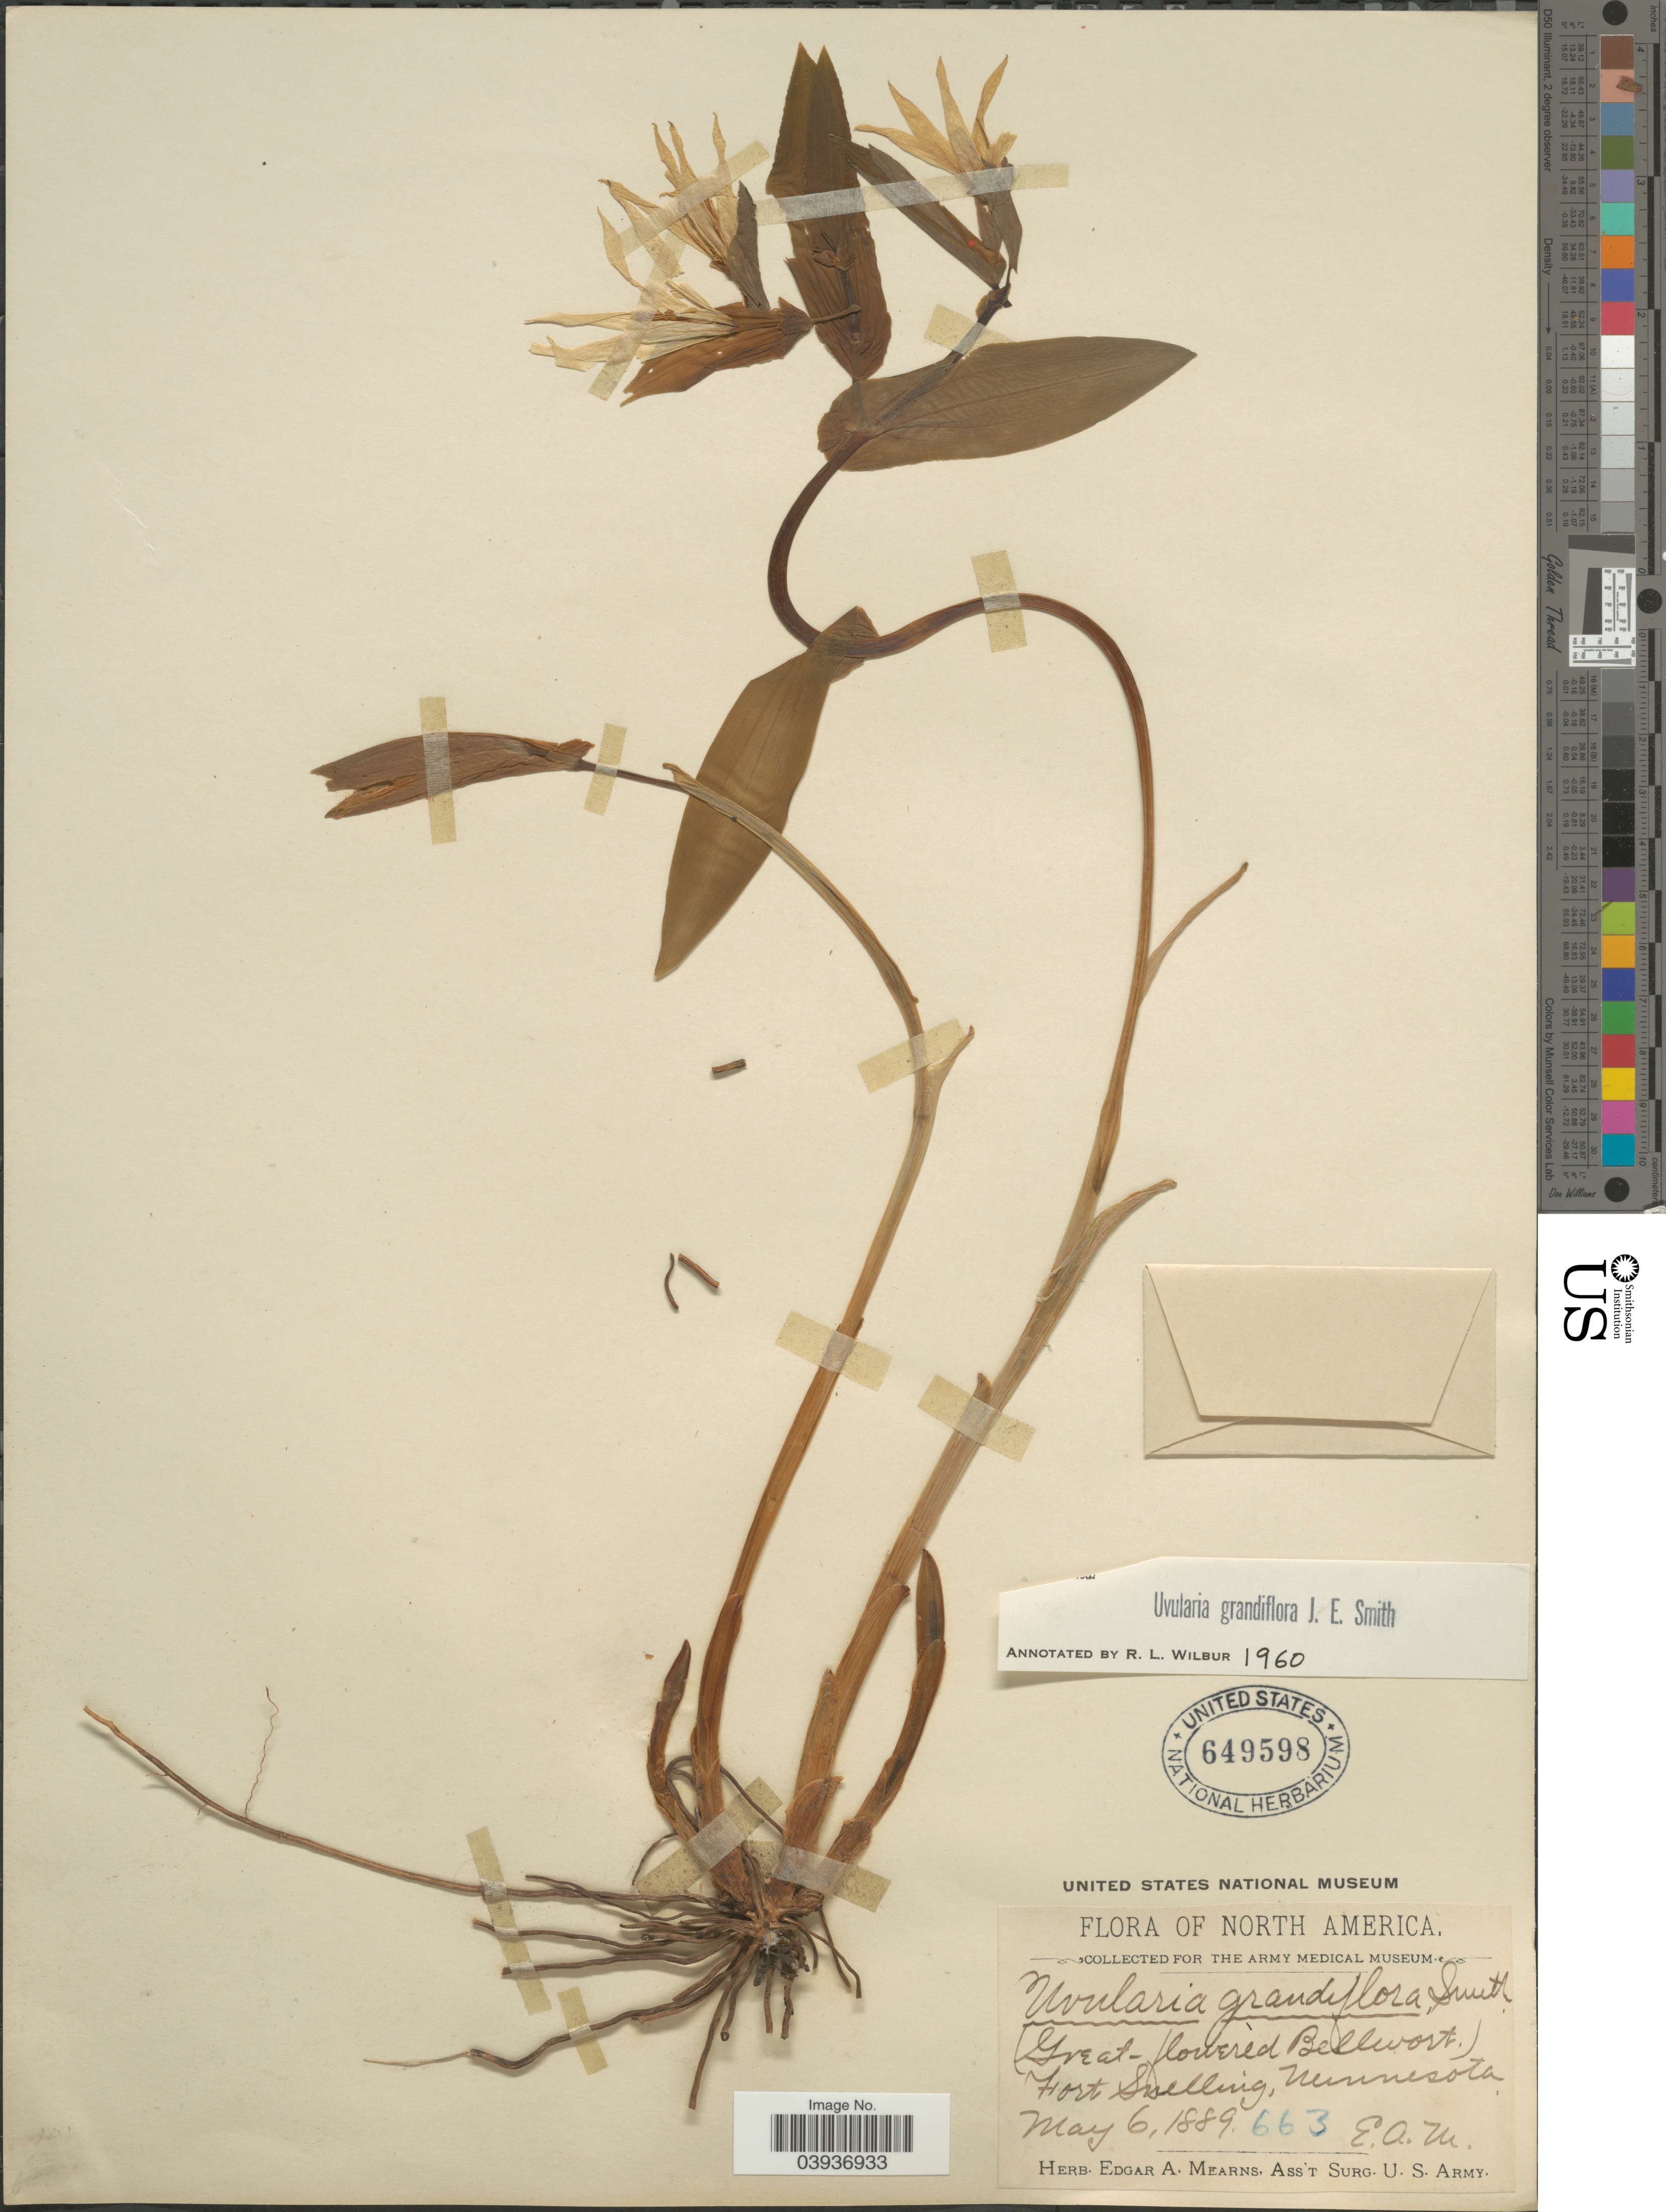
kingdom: Plantae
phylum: Tracheophyta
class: Liliopsida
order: Liliales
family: Colchicaceae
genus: Uvularia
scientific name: Uvularia grandiflora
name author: Sm.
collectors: E. A. Mearns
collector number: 663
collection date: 1889-05-06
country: United States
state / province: Minnesota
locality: Fort Snelling.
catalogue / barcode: US 649598